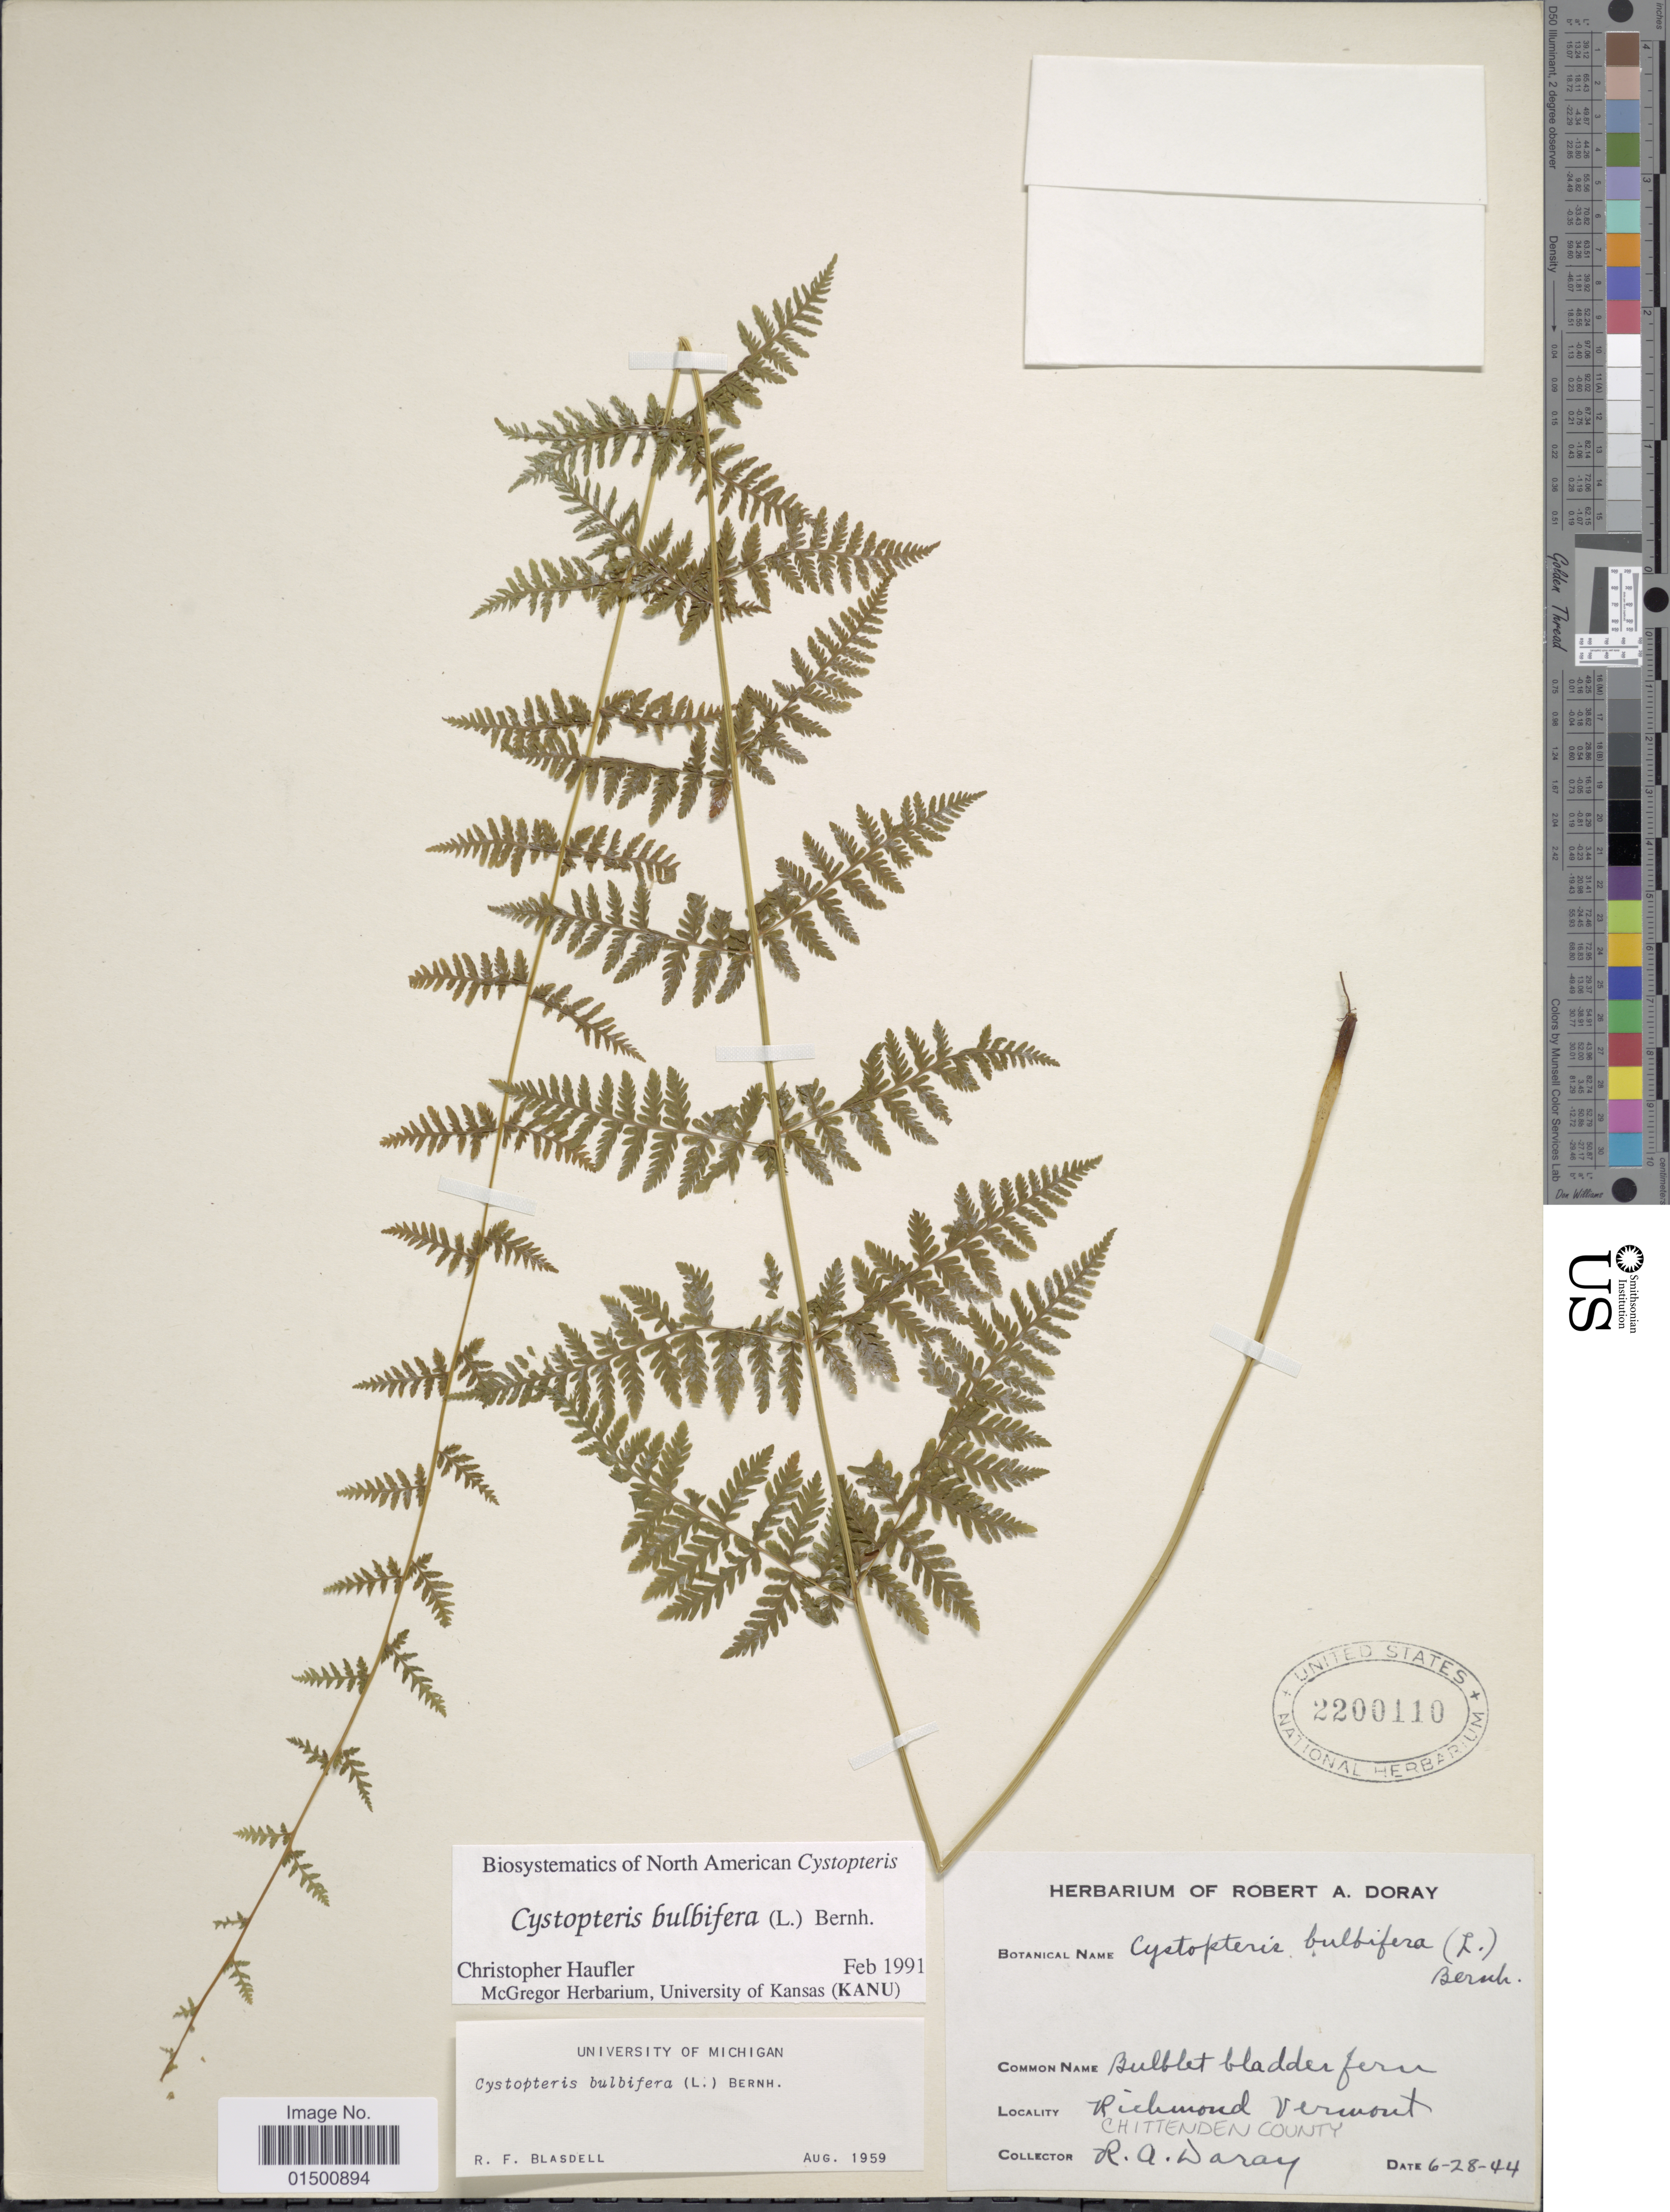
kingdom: Plantae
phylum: Tracheophyta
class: Polypodiopsida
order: Polypodiales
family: Cystopteridaceae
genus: Cystopteris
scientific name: Cystopteris bulbifera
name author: (L.) Bernh.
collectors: R. Doray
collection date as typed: Transcribed d/m/y: 28/6/44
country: United States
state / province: Vermont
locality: Richmond, Chittenden County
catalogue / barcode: US 2200110